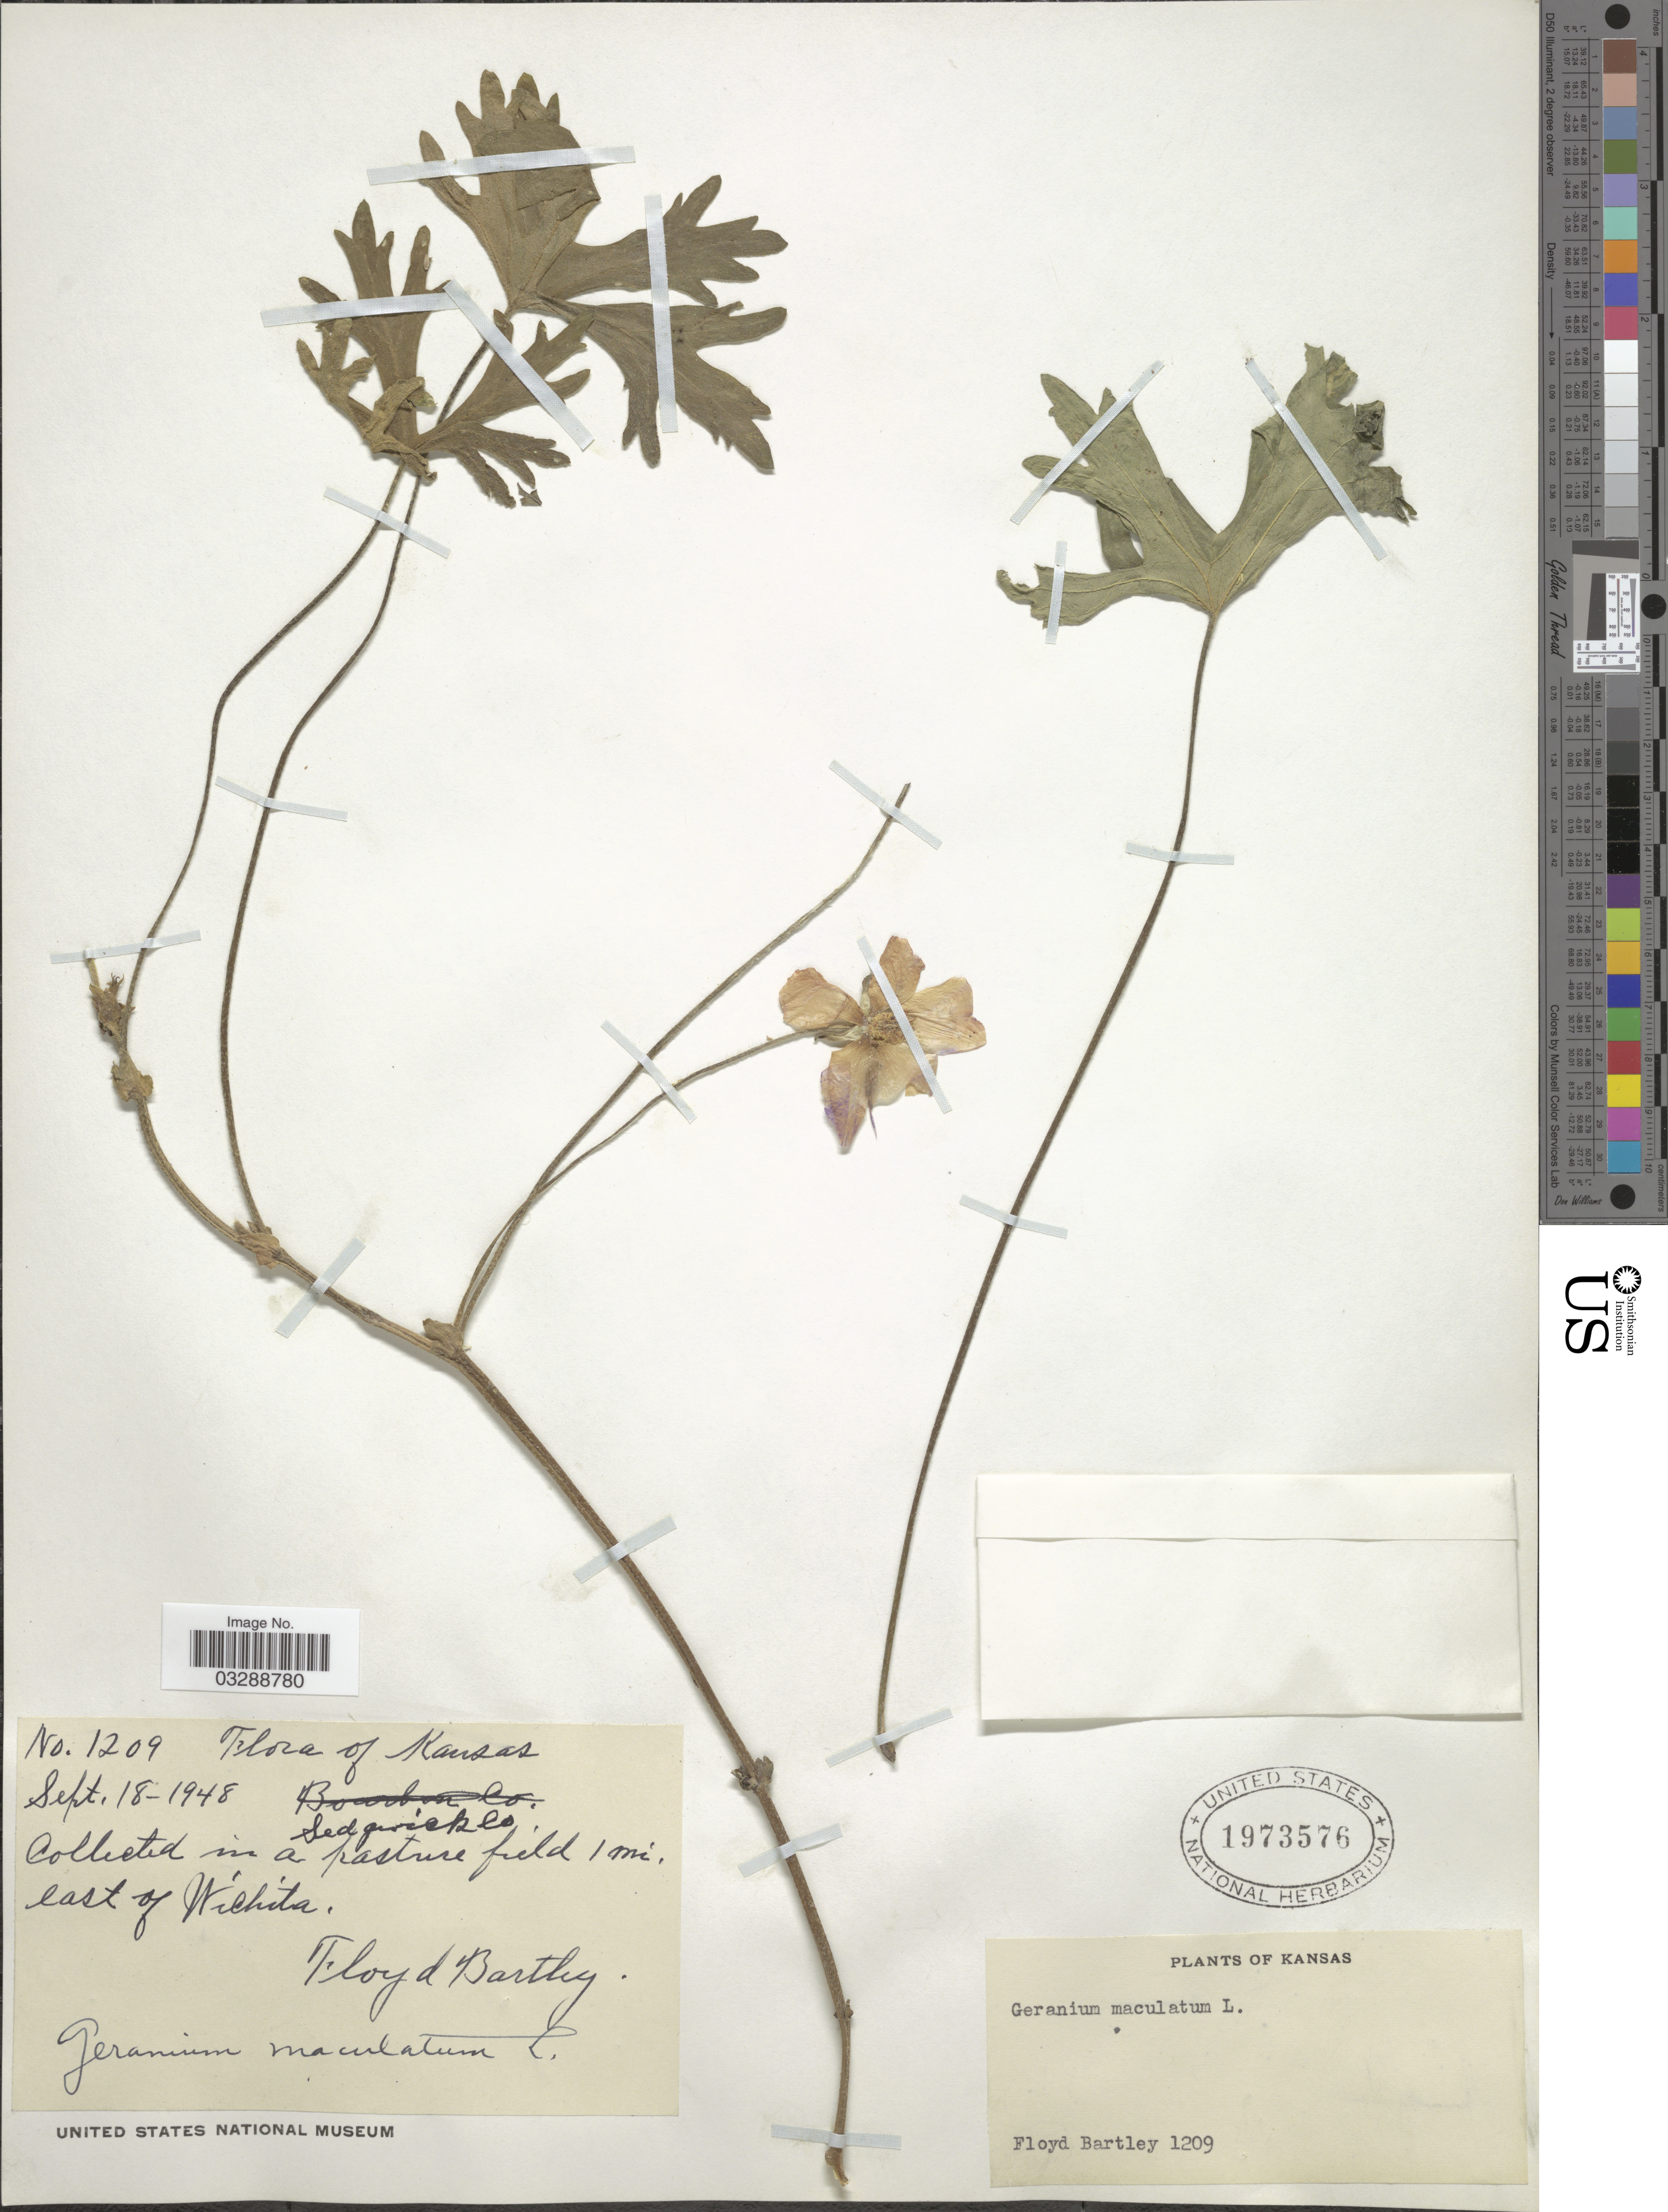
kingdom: Plantae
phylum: Tracheophyta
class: Magnoliopsida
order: Geraniales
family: Geraniaceae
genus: Geranium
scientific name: Geranium maculatum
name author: L.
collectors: F. Bartley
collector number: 1209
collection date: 1948-09-18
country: United States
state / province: Kansas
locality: Sedgwick Co. In a pasture field 1 mi. east of Wichita.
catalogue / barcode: US 1973576